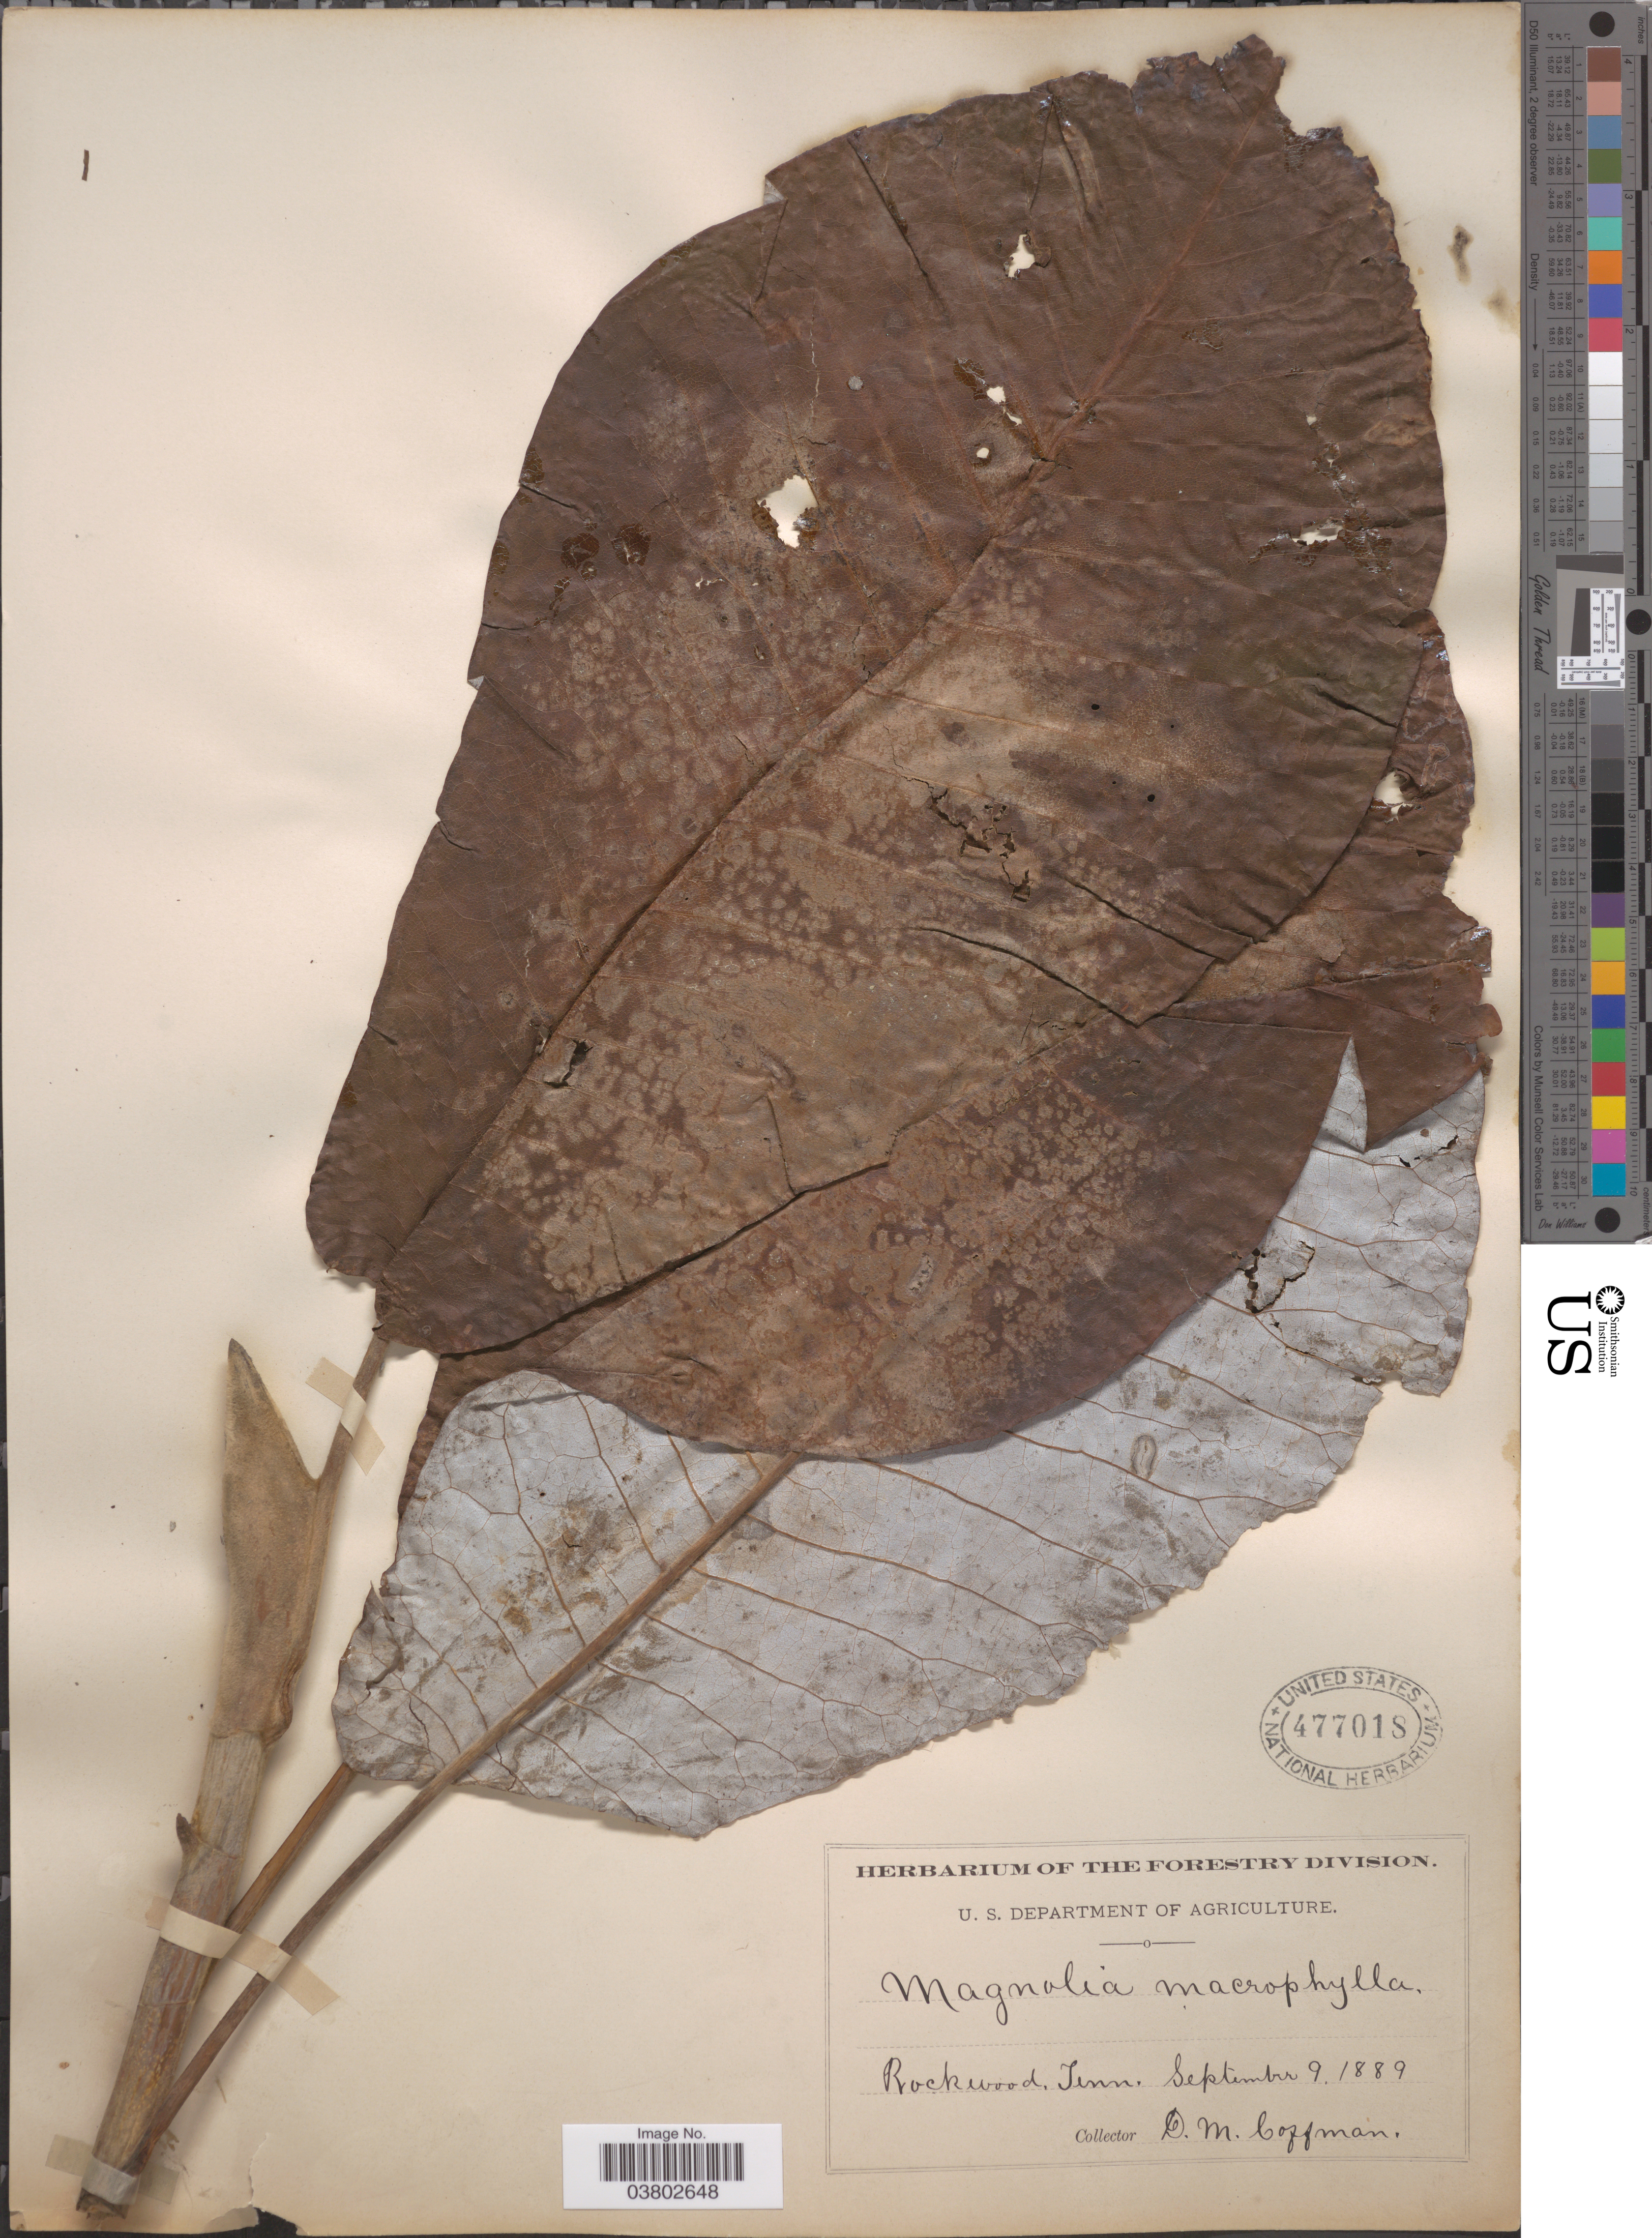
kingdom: Plantae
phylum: Tracheophyta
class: Magnoliopsida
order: Magnoliales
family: Magnoliaceae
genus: Magnolia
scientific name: Magnolia macrophylla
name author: Michx.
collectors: D. M. Coffman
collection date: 1889-09-09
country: United States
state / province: Tennessee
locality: Rockwood.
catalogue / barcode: US 477018